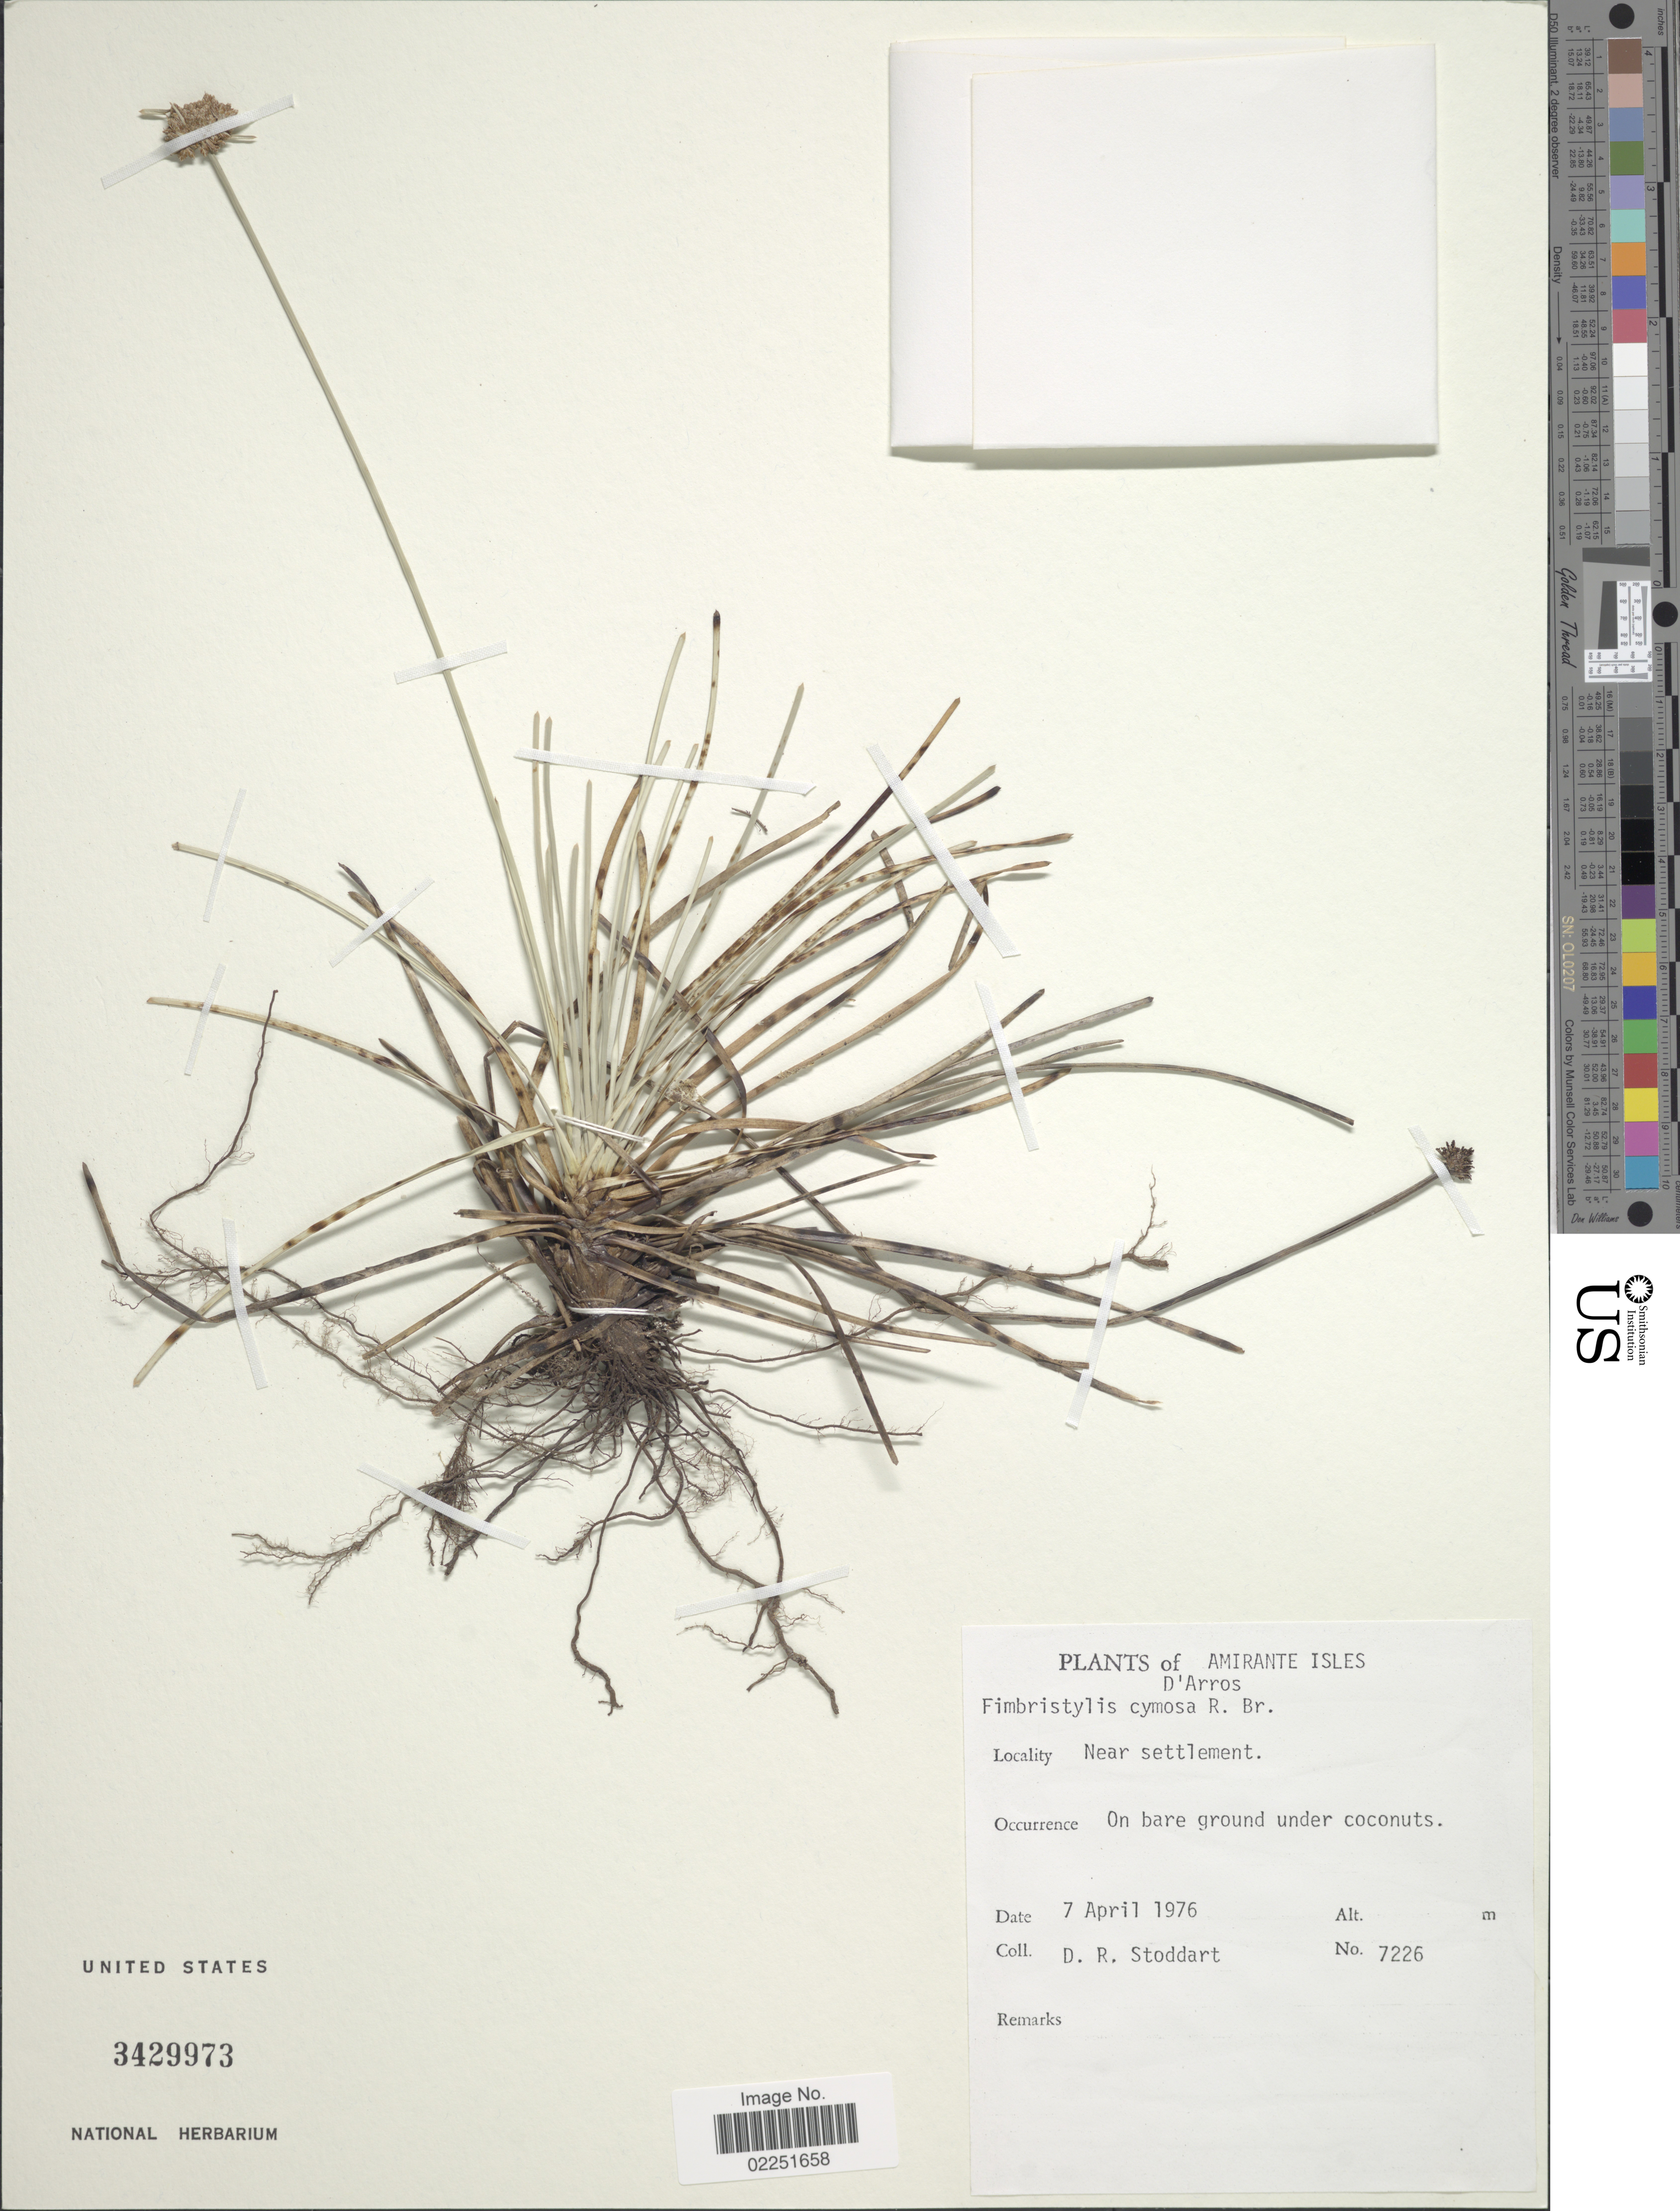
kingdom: Plantae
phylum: Tracheophyta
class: Liliopsida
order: Poales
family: Cyperaceae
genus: Fimbristylis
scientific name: Fimbristylis cymosa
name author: R. Br.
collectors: D. R. Stoddart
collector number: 7226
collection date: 1976-04-07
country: Seychelles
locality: Amirante Isles. D'arros, near settlement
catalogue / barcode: US 3429973